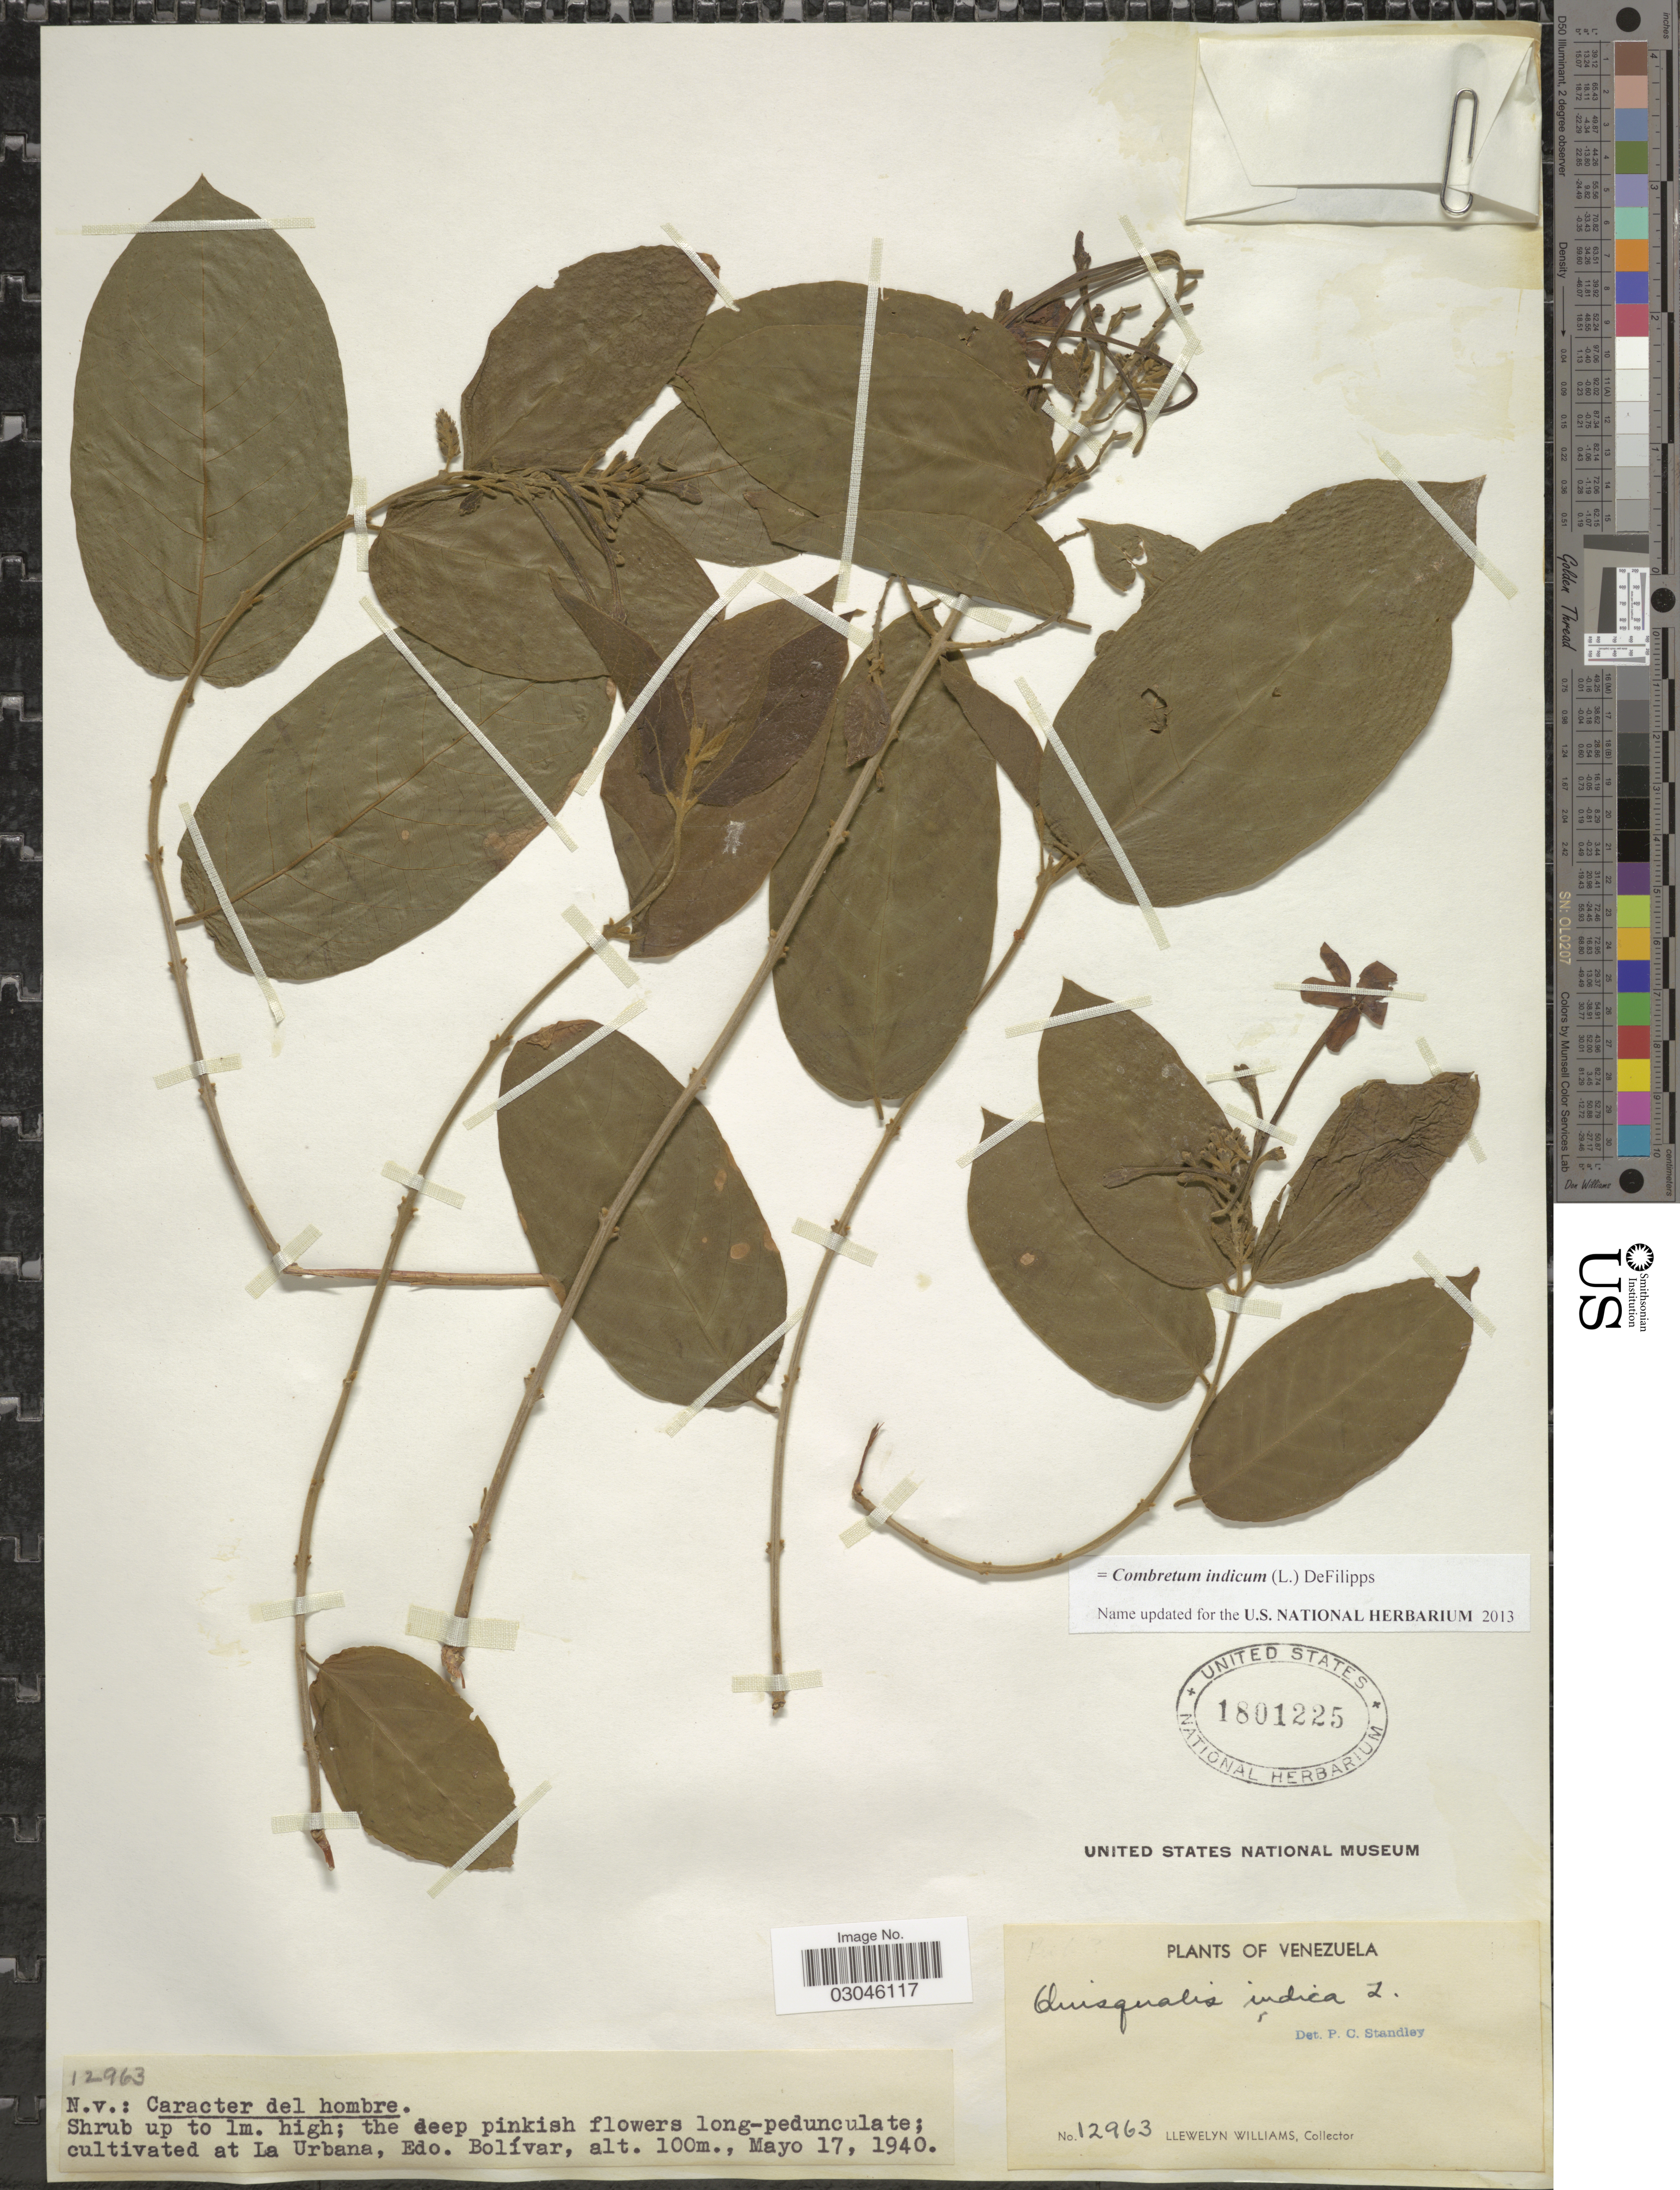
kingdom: Plantae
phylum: Tracheophyta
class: Magnoliopsida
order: Myrtales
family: Combretaceae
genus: Combretum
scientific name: Combretum indicum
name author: (L.) DeFilipps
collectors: Ll. Williams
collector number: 12963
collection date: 1940-05-17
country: Venezuela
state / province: Bolivar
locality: At La Urbana.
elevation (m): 100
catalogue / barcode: US 1801225